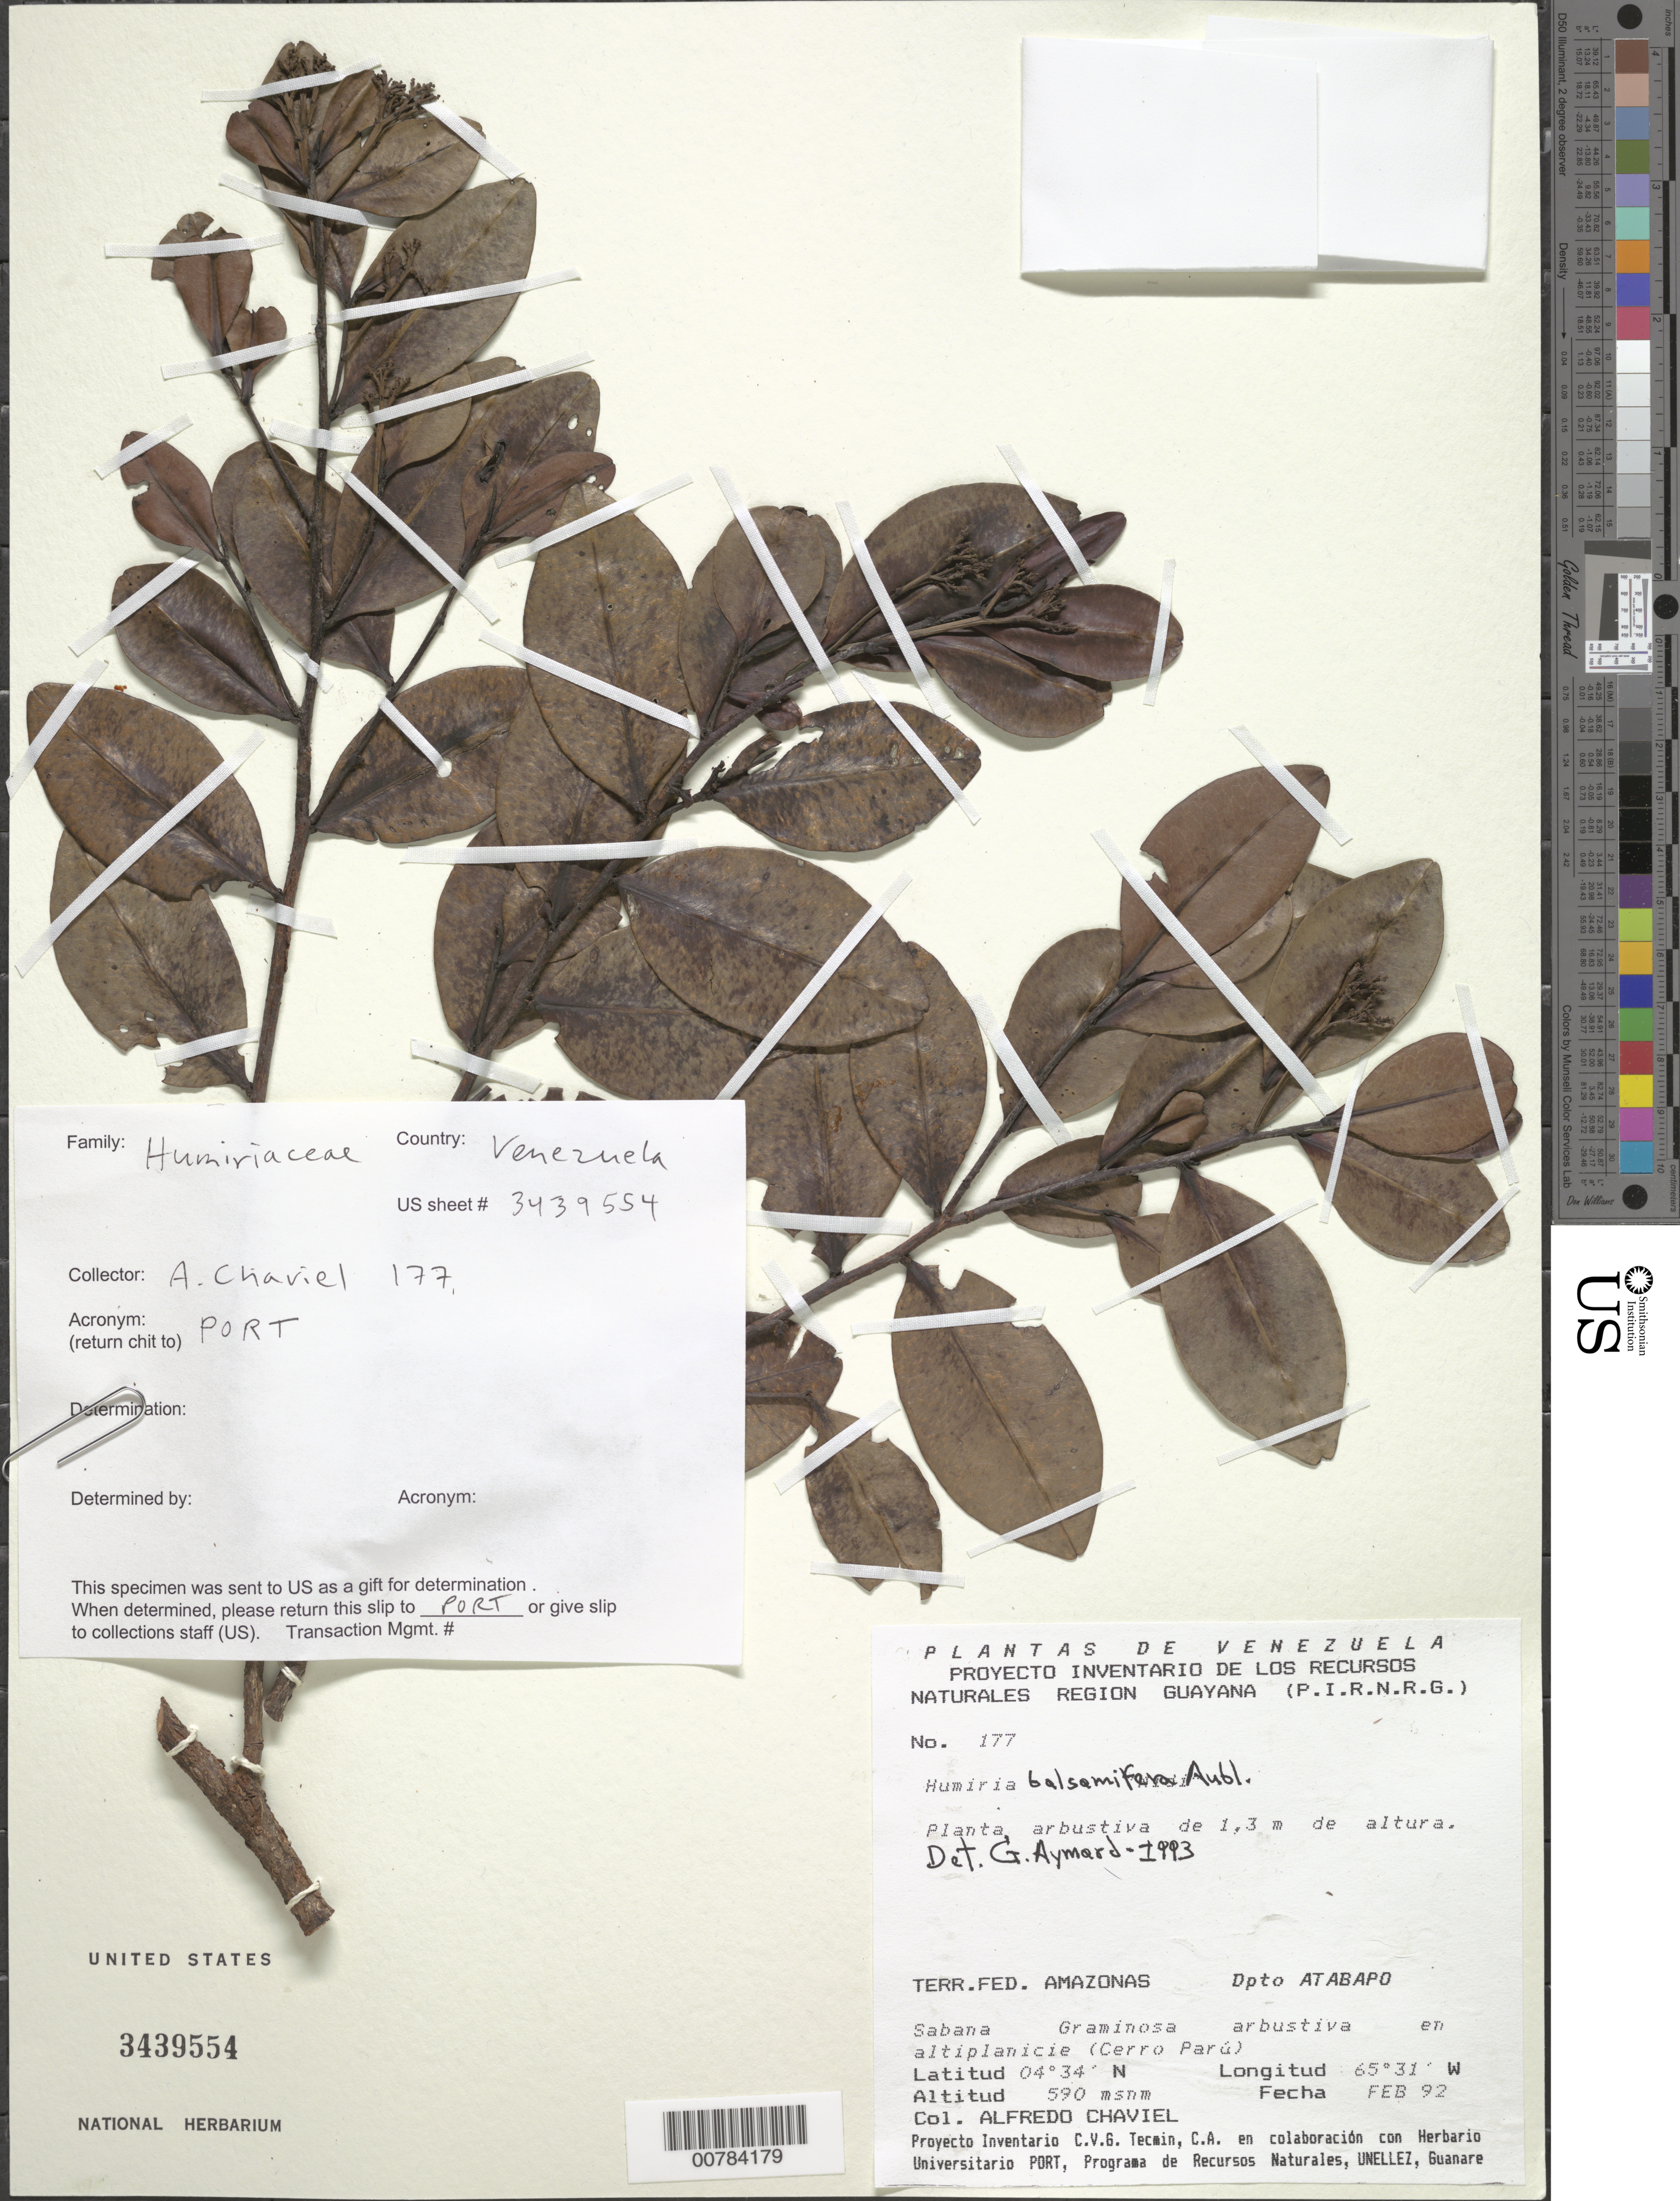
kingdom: Plantae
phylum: Tracheophyta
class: Magnoliopsida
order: Malpighiales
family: Humiriaceae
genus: Humiria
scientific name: Humiria balsamifera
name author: Aubl.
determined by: Aymard C., G. A., (PORT), Univ. Nac. Exp. de los Llanos Ezequiel Zamora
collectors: A. Chaviel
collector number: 177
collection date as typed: Feb-92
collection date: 1992-02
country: Venezuela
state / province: Amazonas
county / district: Atabapo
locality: Cerro Parú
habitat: Grass savannas on tepui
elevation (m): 590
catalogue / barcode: US 3439554